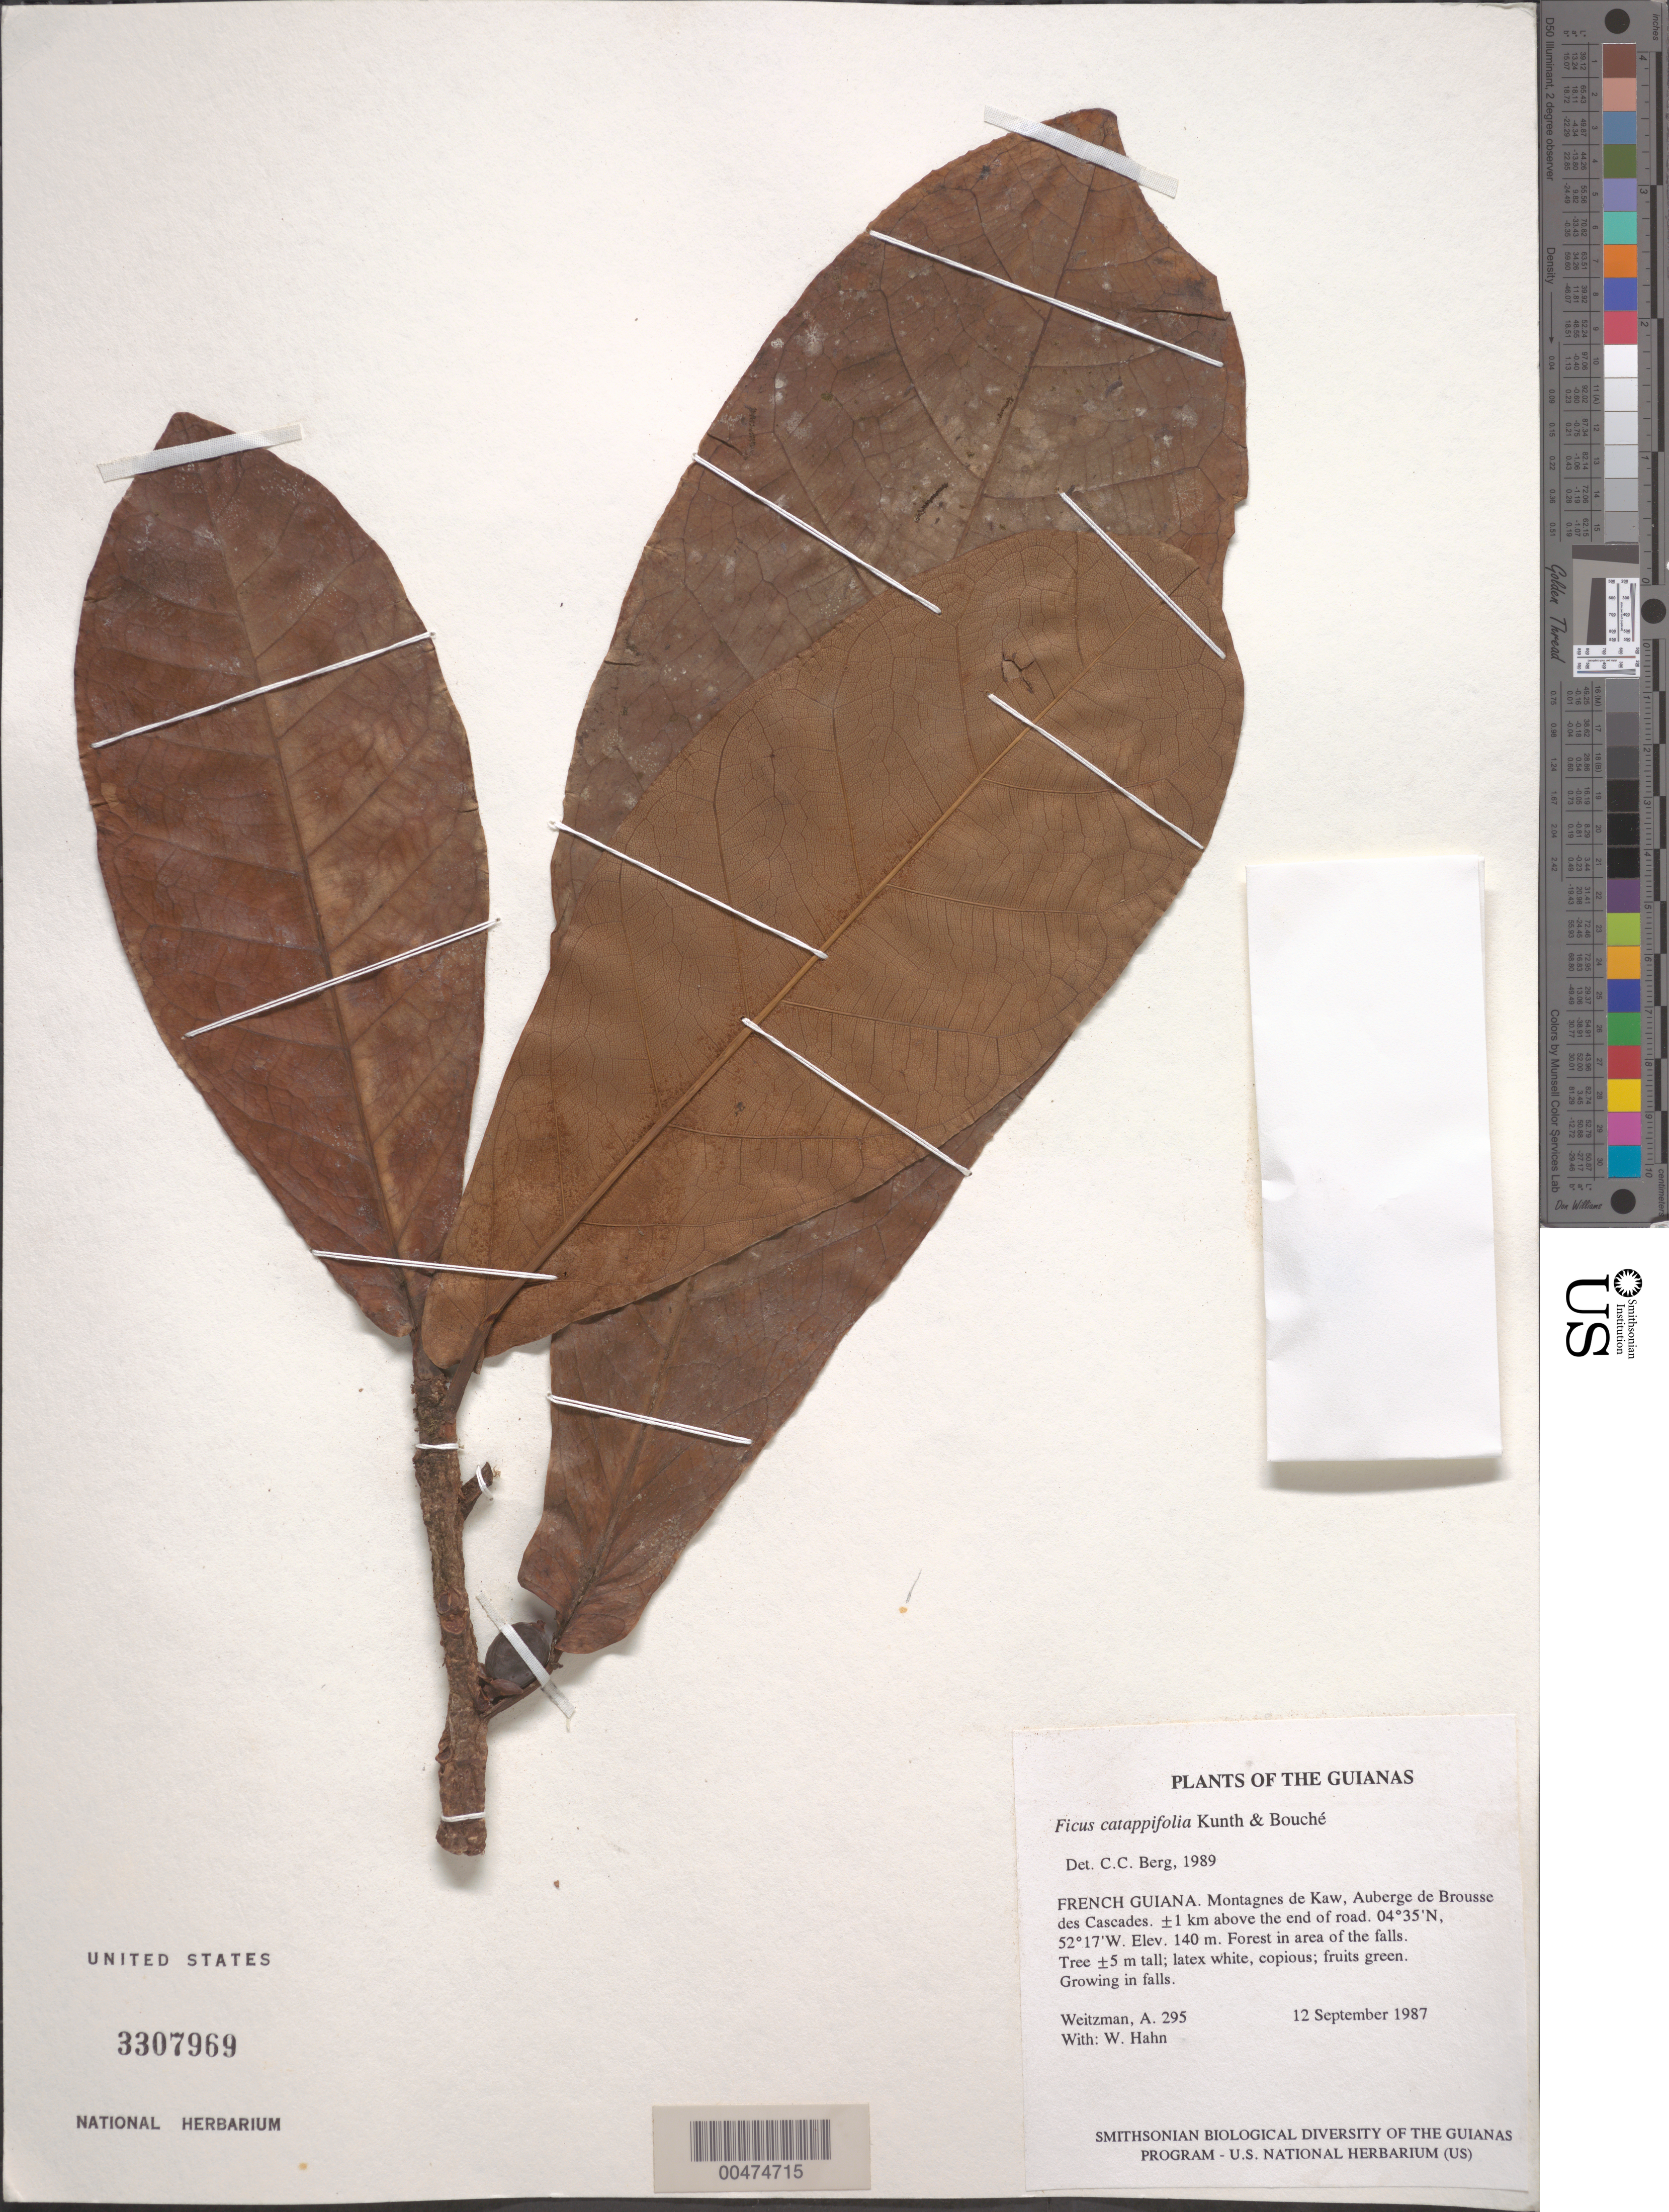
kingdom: Plantae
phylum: Tracheophyta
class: Magnoliopsida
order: Rosales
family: Moraceae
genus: Ficus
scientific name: Ficus catappifolia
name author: Kunth & Bouché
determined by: Berg, C. C.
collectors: A. L. Weitzman & W. Hahn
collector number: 295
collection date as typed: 12 September 1987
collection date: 1987-09-12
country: French Guiana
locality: Montagnes de Kaw, Auberge de Brousse des Cascades. ±1 km above the end of road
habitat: Forest in area of the falls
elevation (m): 140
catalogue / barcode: US 3307969